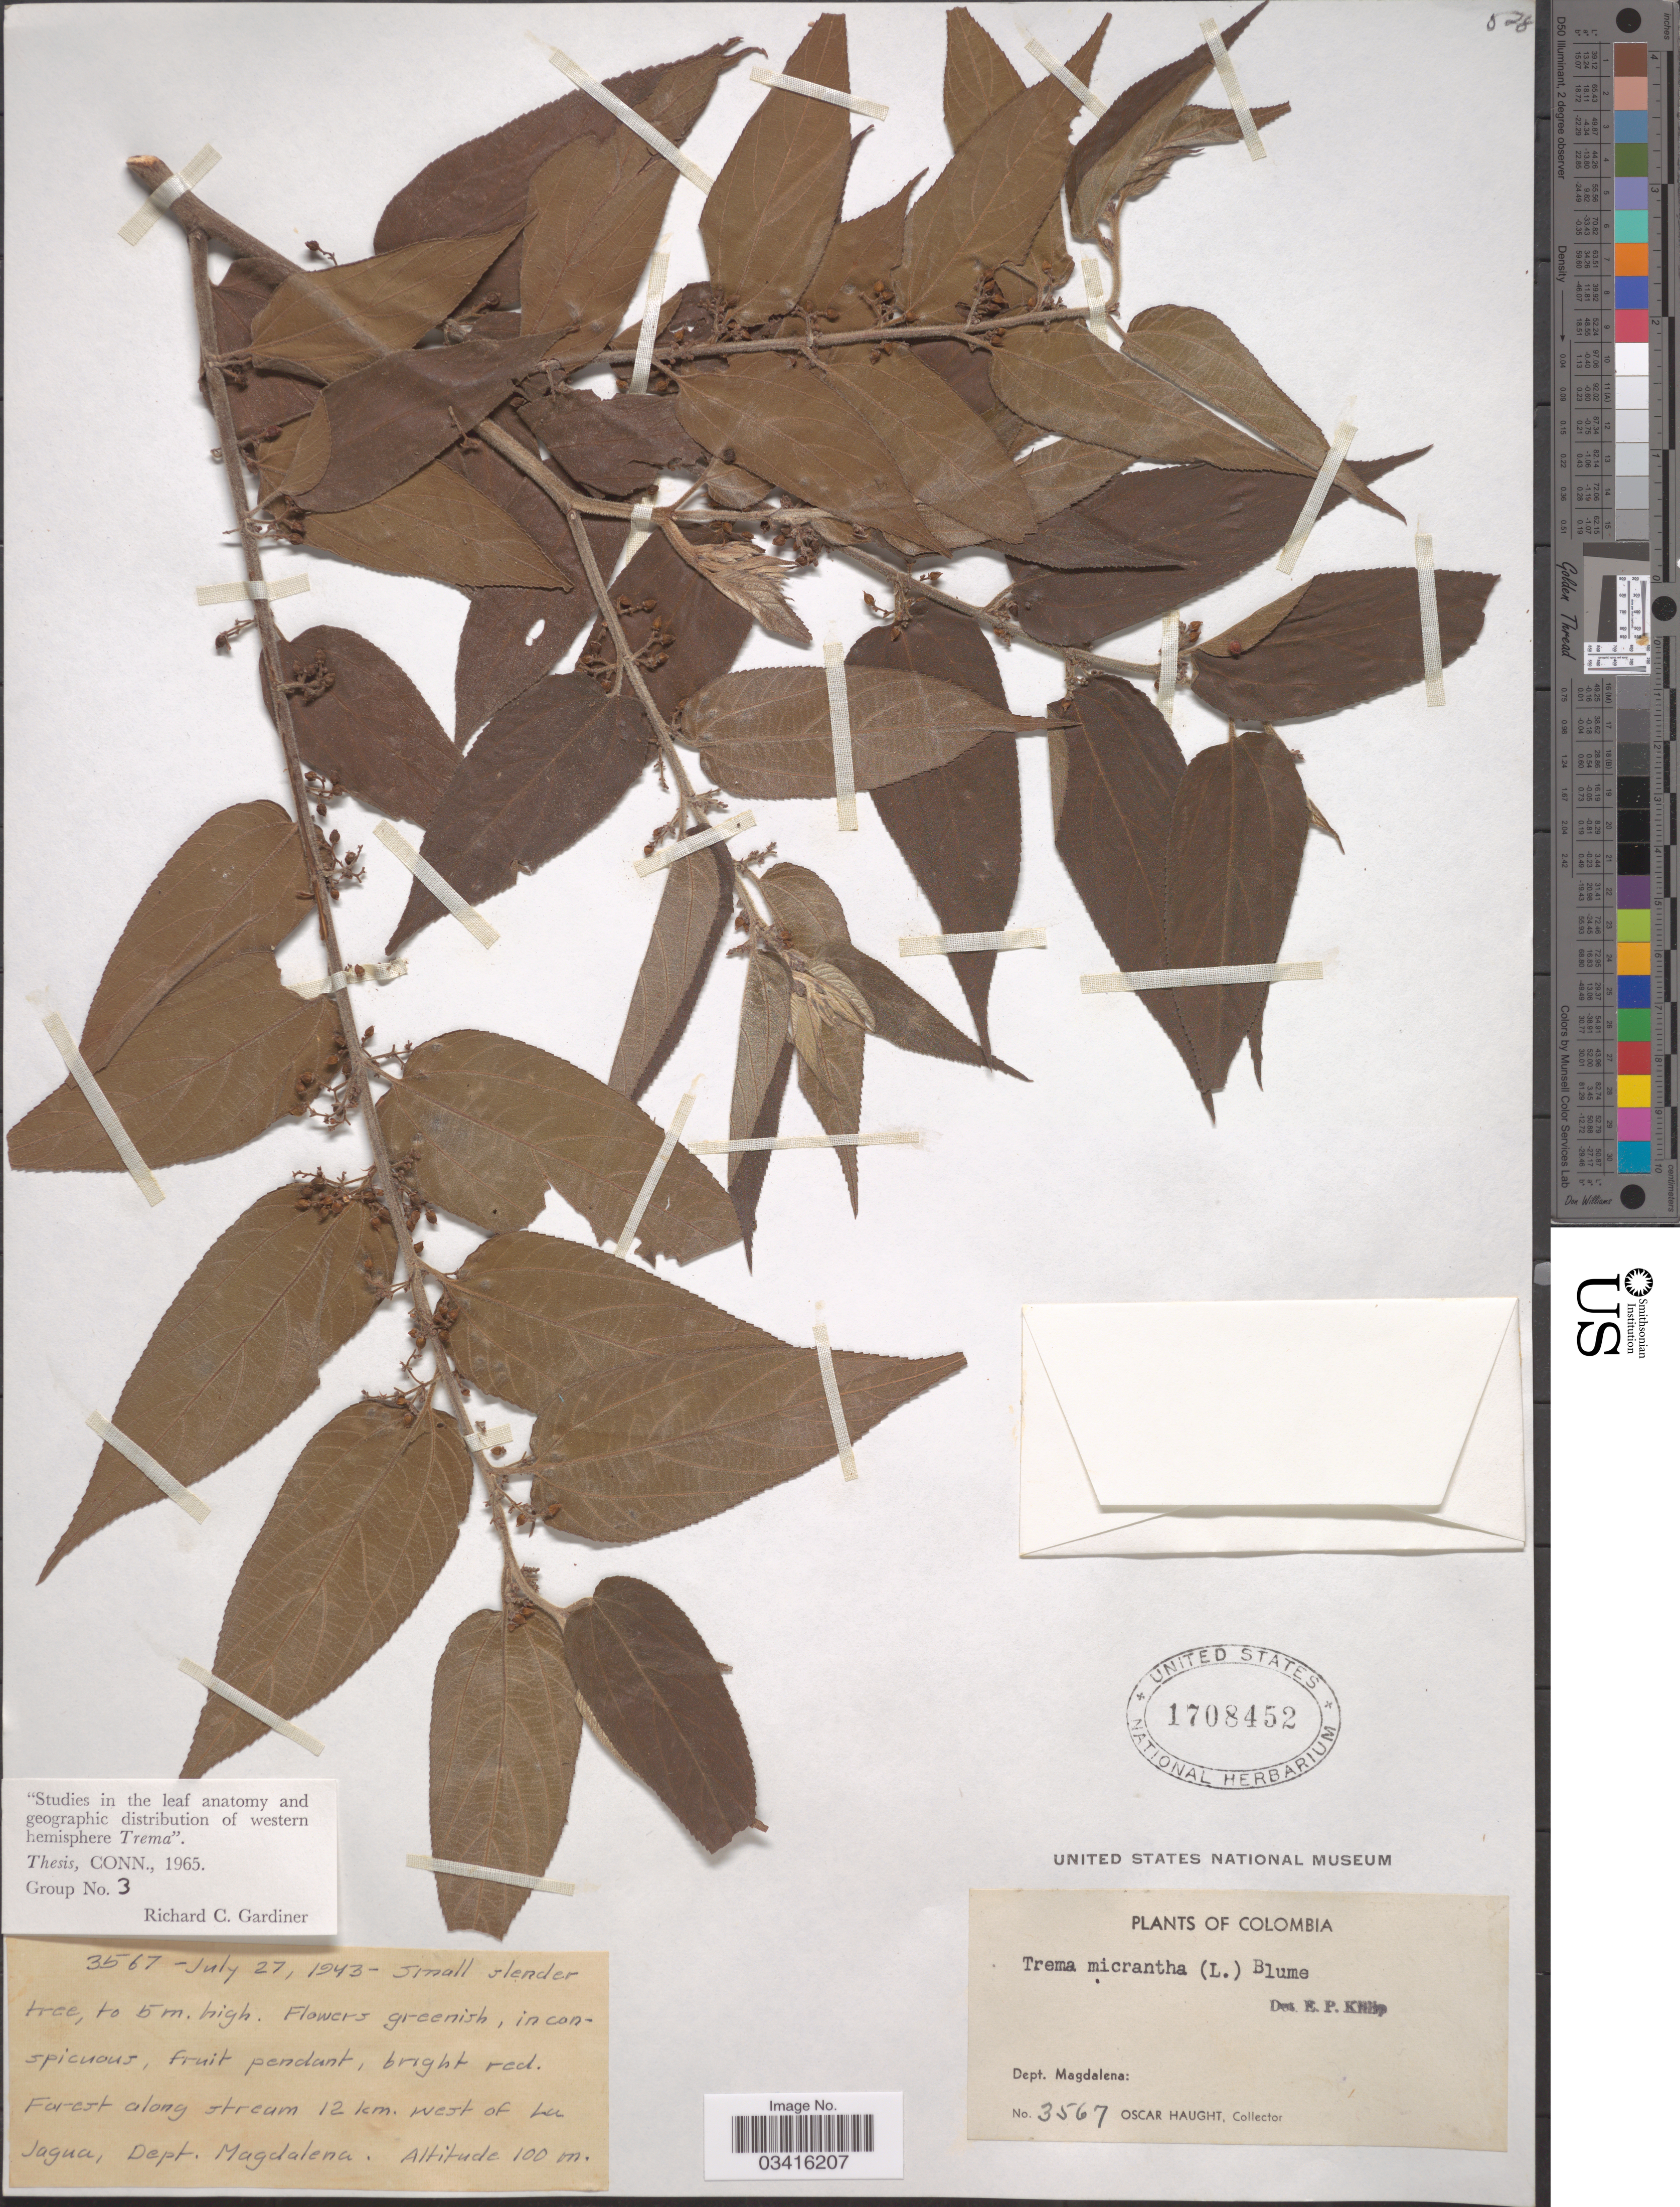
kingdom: Plantae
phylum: Tracheophyta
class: Magnoliopsida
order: Rosales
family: Cannabaceae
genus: Trema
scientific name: Trema micranthum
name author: (L.) Blume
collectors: O. L. Haught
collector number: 3567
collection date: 1943-07-27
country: Colombia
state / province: Magdalena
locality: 12 km. west of La Jagua, Dept. Magdalena.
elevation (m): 100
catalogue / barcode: US 1708452